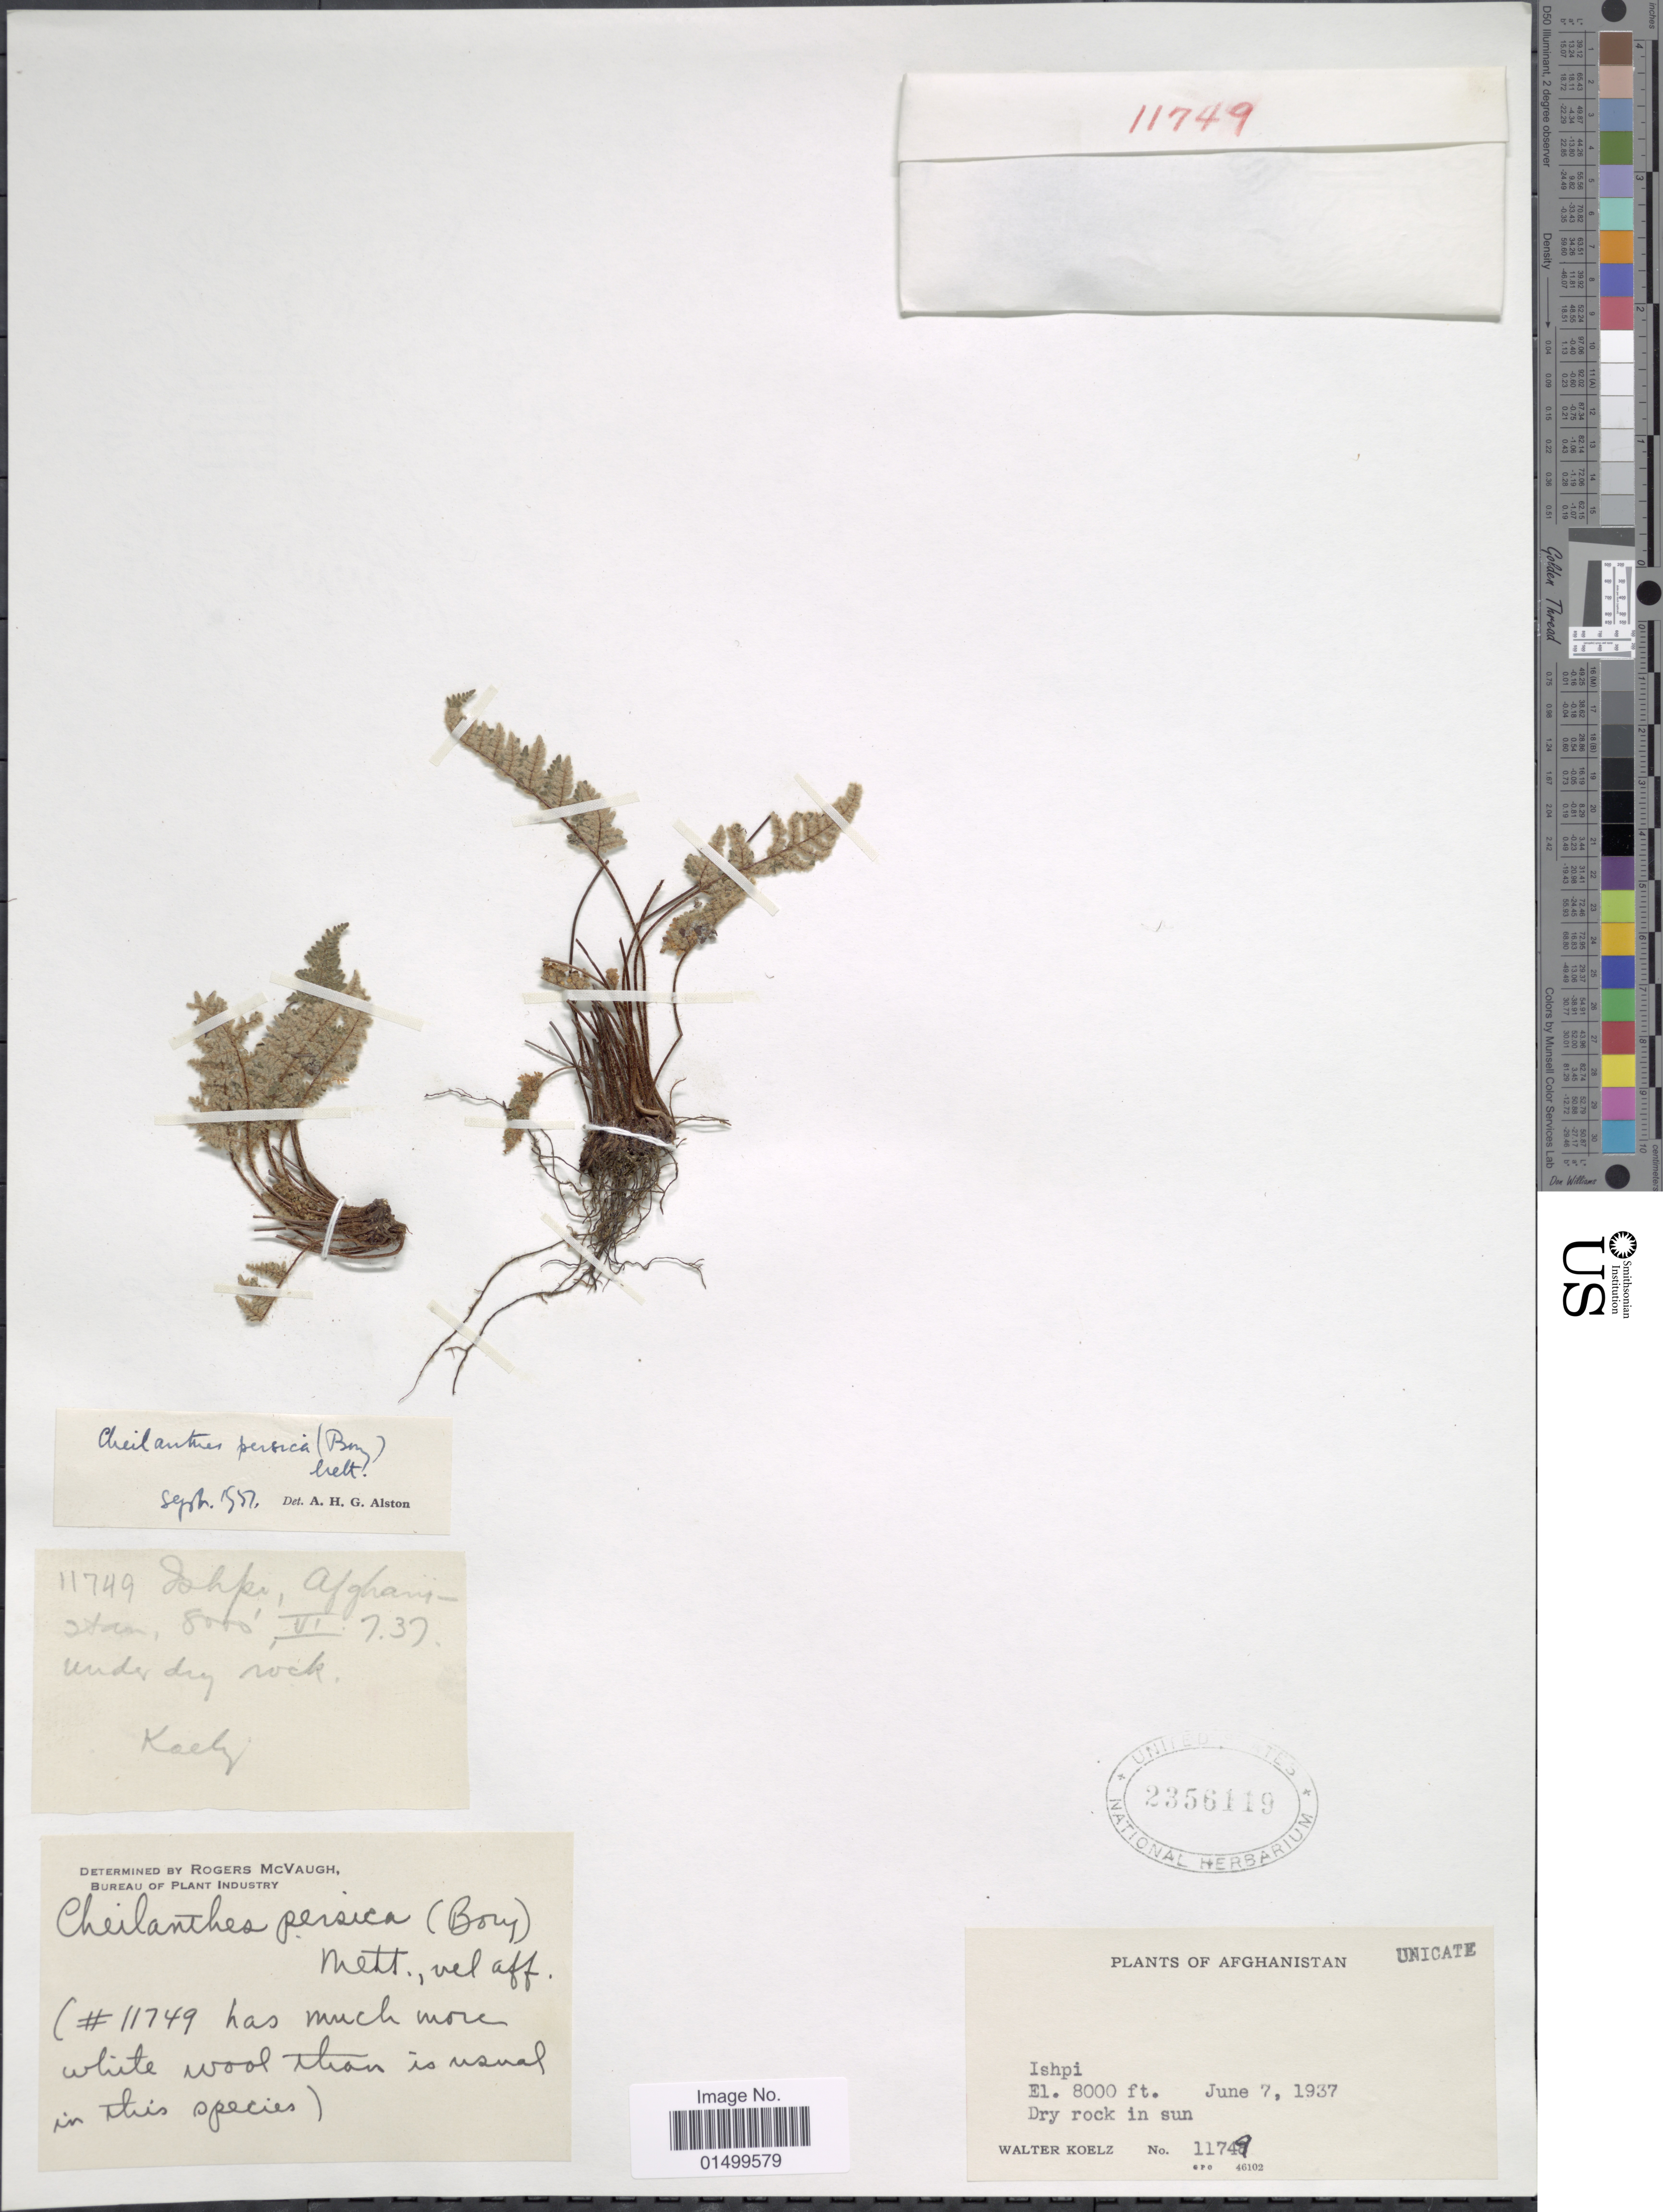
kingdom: Plantae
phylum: Tracheophyta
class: Polypodiopsida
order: Polypodiales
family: Pteridaceae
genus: Cheilanthes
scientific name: Cheilanthes persica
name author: (Bory) Mett. ex Kuhn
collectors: W. N. Koelz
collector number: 11749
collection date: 1937-06-07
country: Afghanistan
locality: Ishpi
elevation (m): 2438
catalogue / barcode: US 2356119